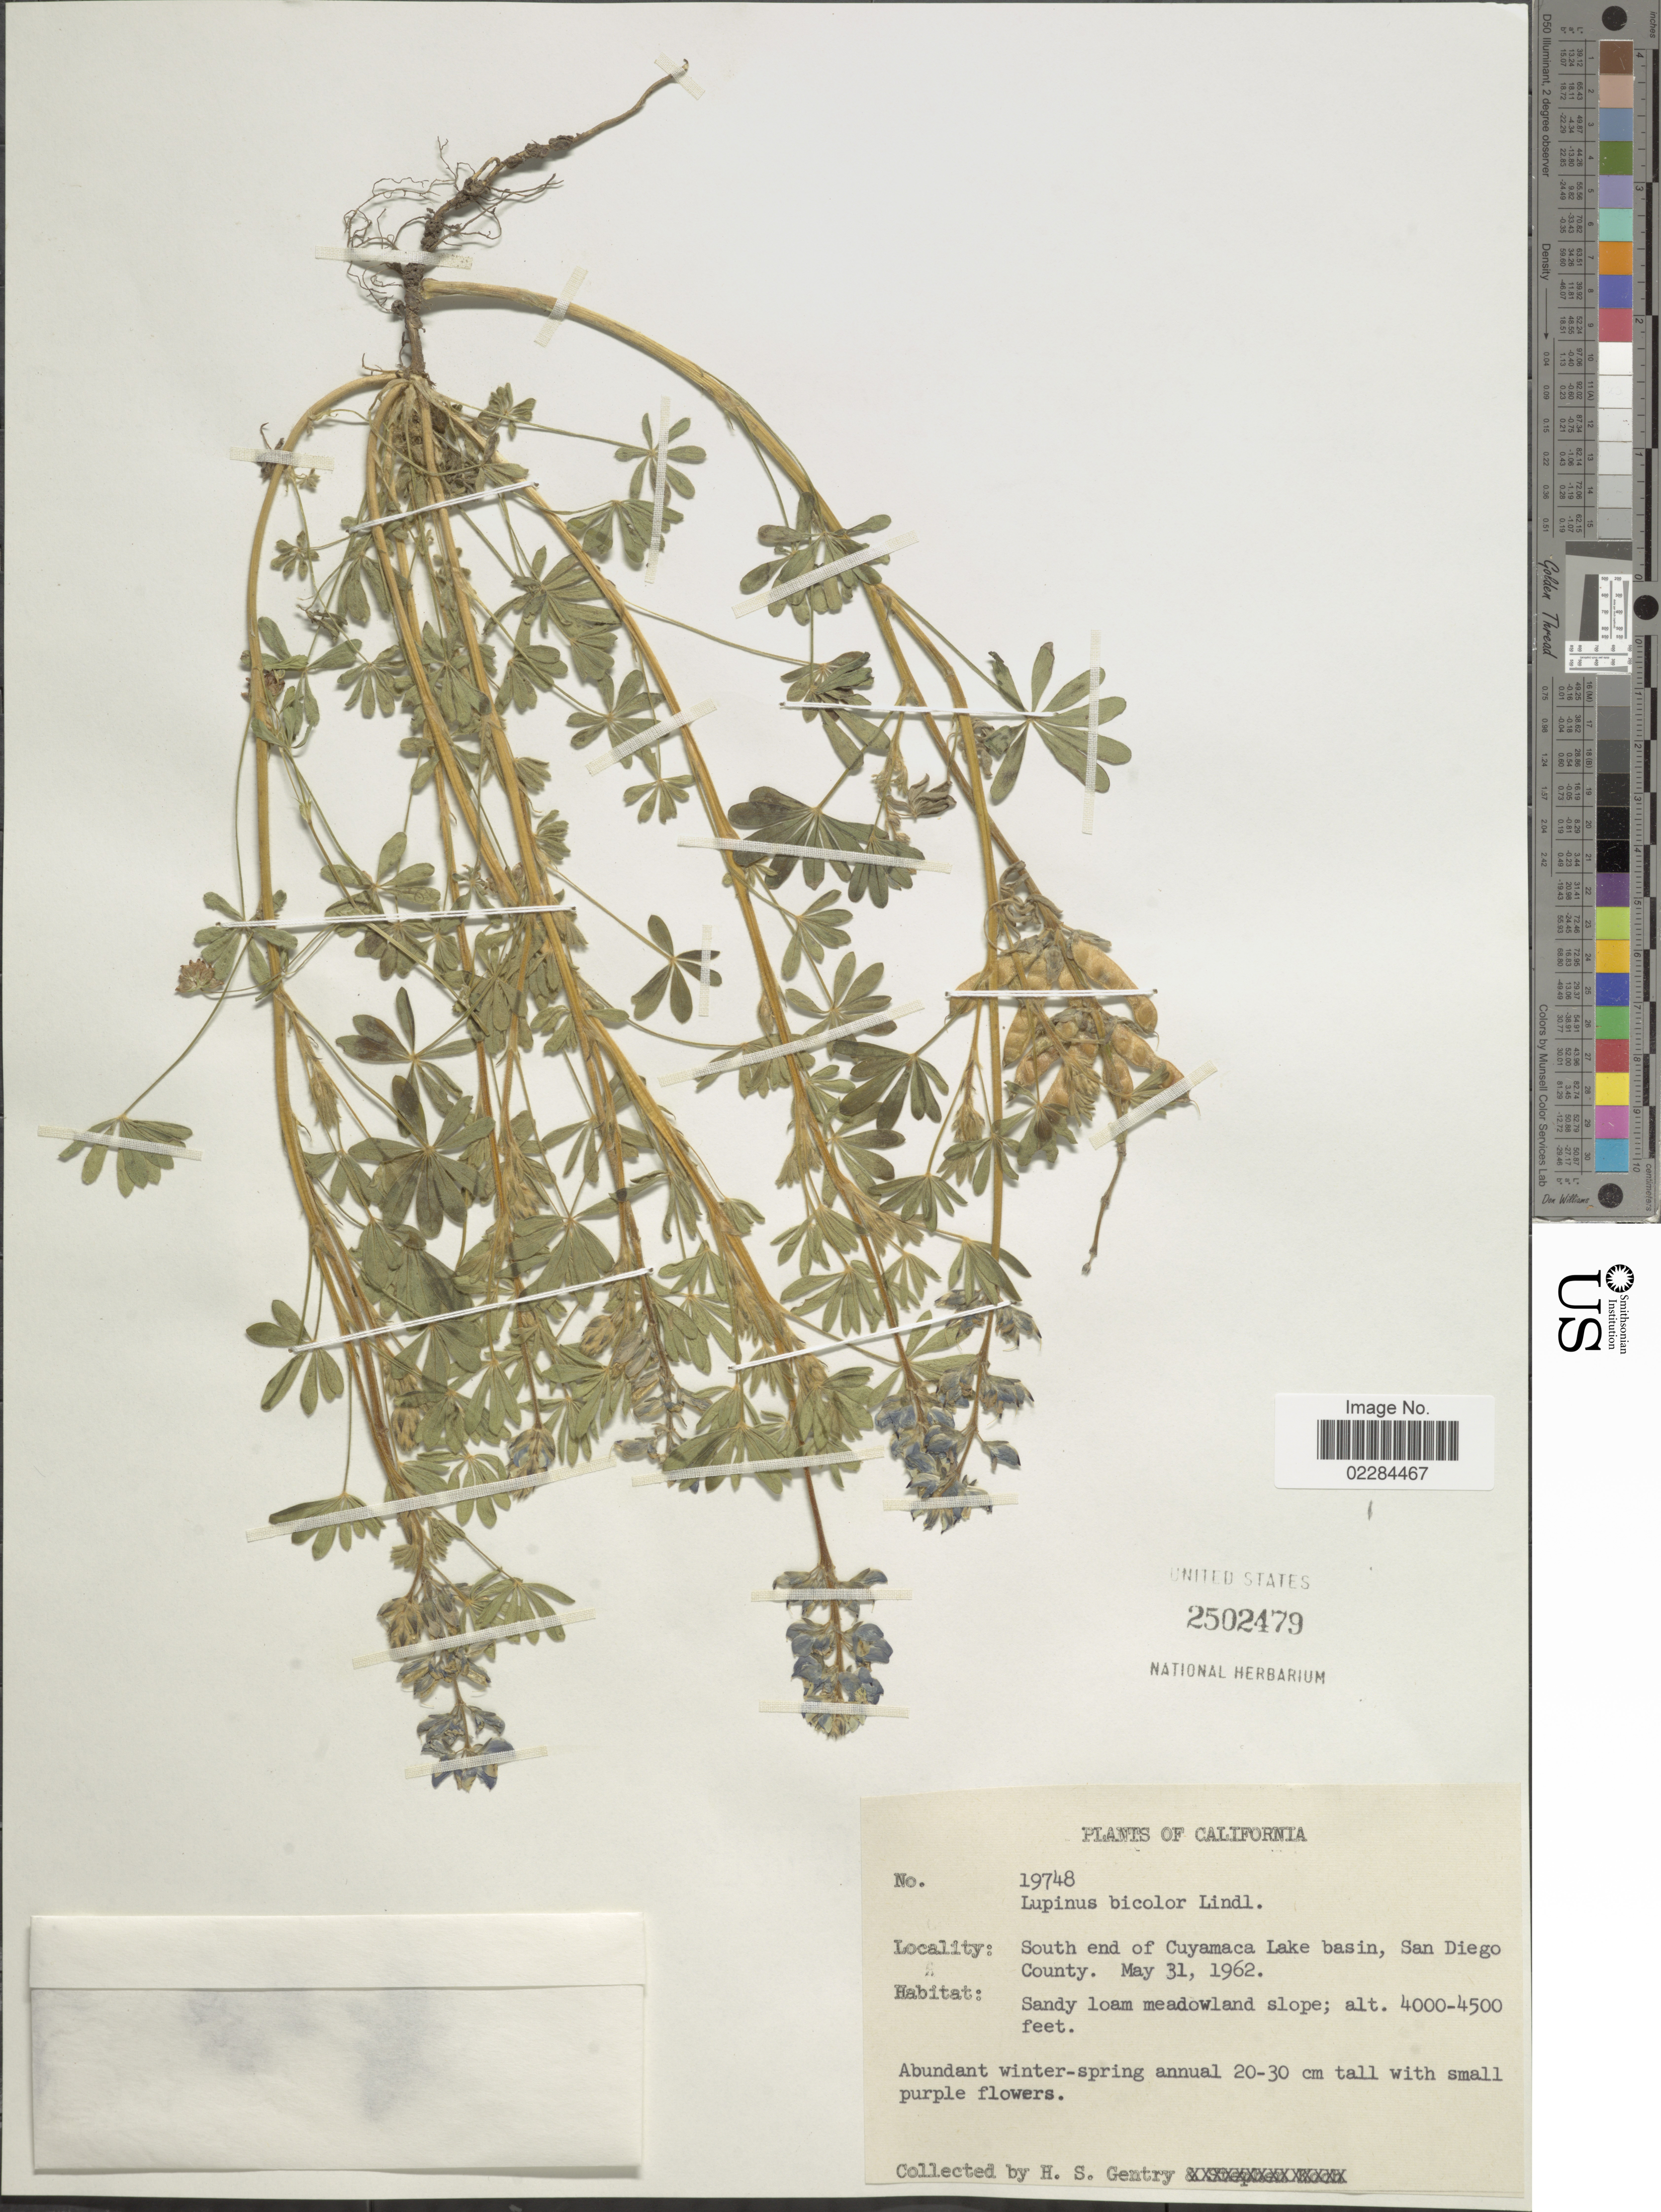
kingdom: Plantae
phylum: Tracheophyta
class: Magnoliopsida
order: Fabales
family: Fabaceae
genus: Lupinus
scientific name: Lupinus bicolor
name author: Lindl.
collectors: H. S. Gentry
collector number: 19748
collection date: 1962-05-31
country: United States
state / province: California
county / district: San Diego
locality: South end of Cuyamaca Lake Basin, San Diego County.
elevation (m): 1219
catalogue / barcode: US 2502479